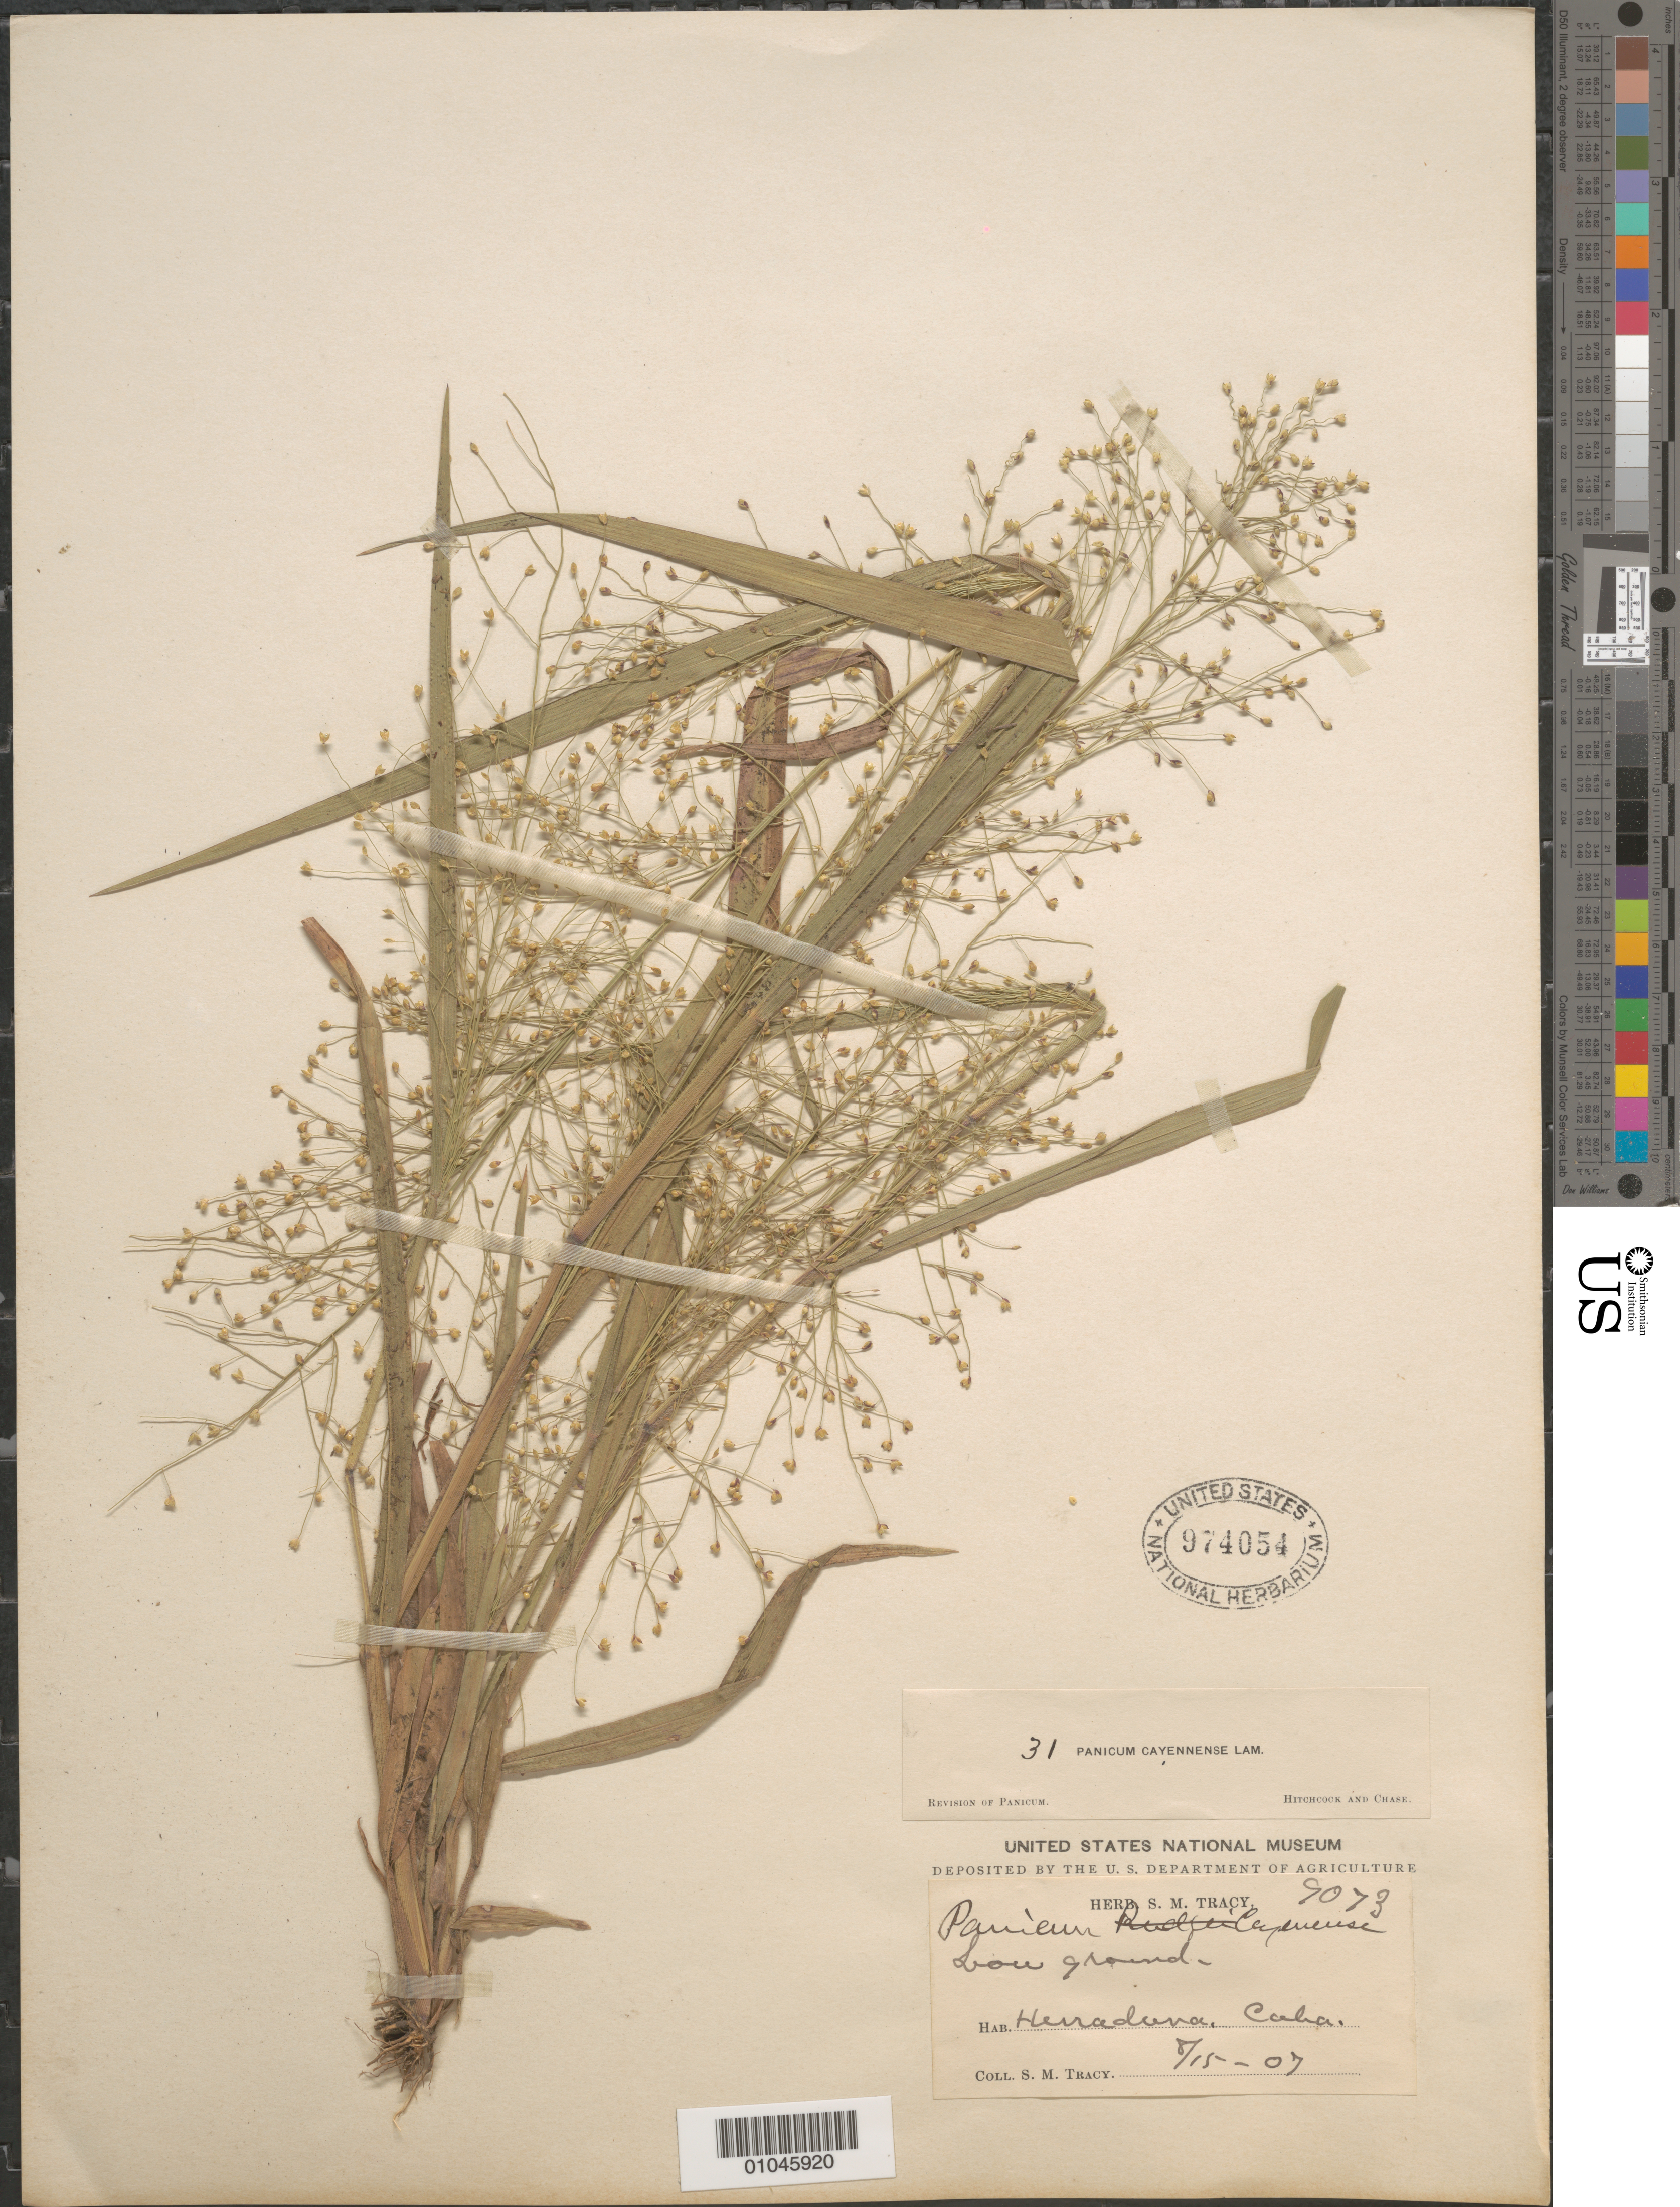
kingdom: Plantae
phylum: Tracheophyta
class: Liliopsida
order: Poales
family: Poaceae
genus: Panicum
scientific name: Panicum cayennense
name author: Lam.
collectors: S. M. Tracy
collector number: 9073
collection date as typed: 15 Aug 1907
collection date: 1907-08-15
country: Cuba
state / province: Ciego de Ávila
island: Cuba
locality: Herradura low ground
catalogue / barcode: US 974054